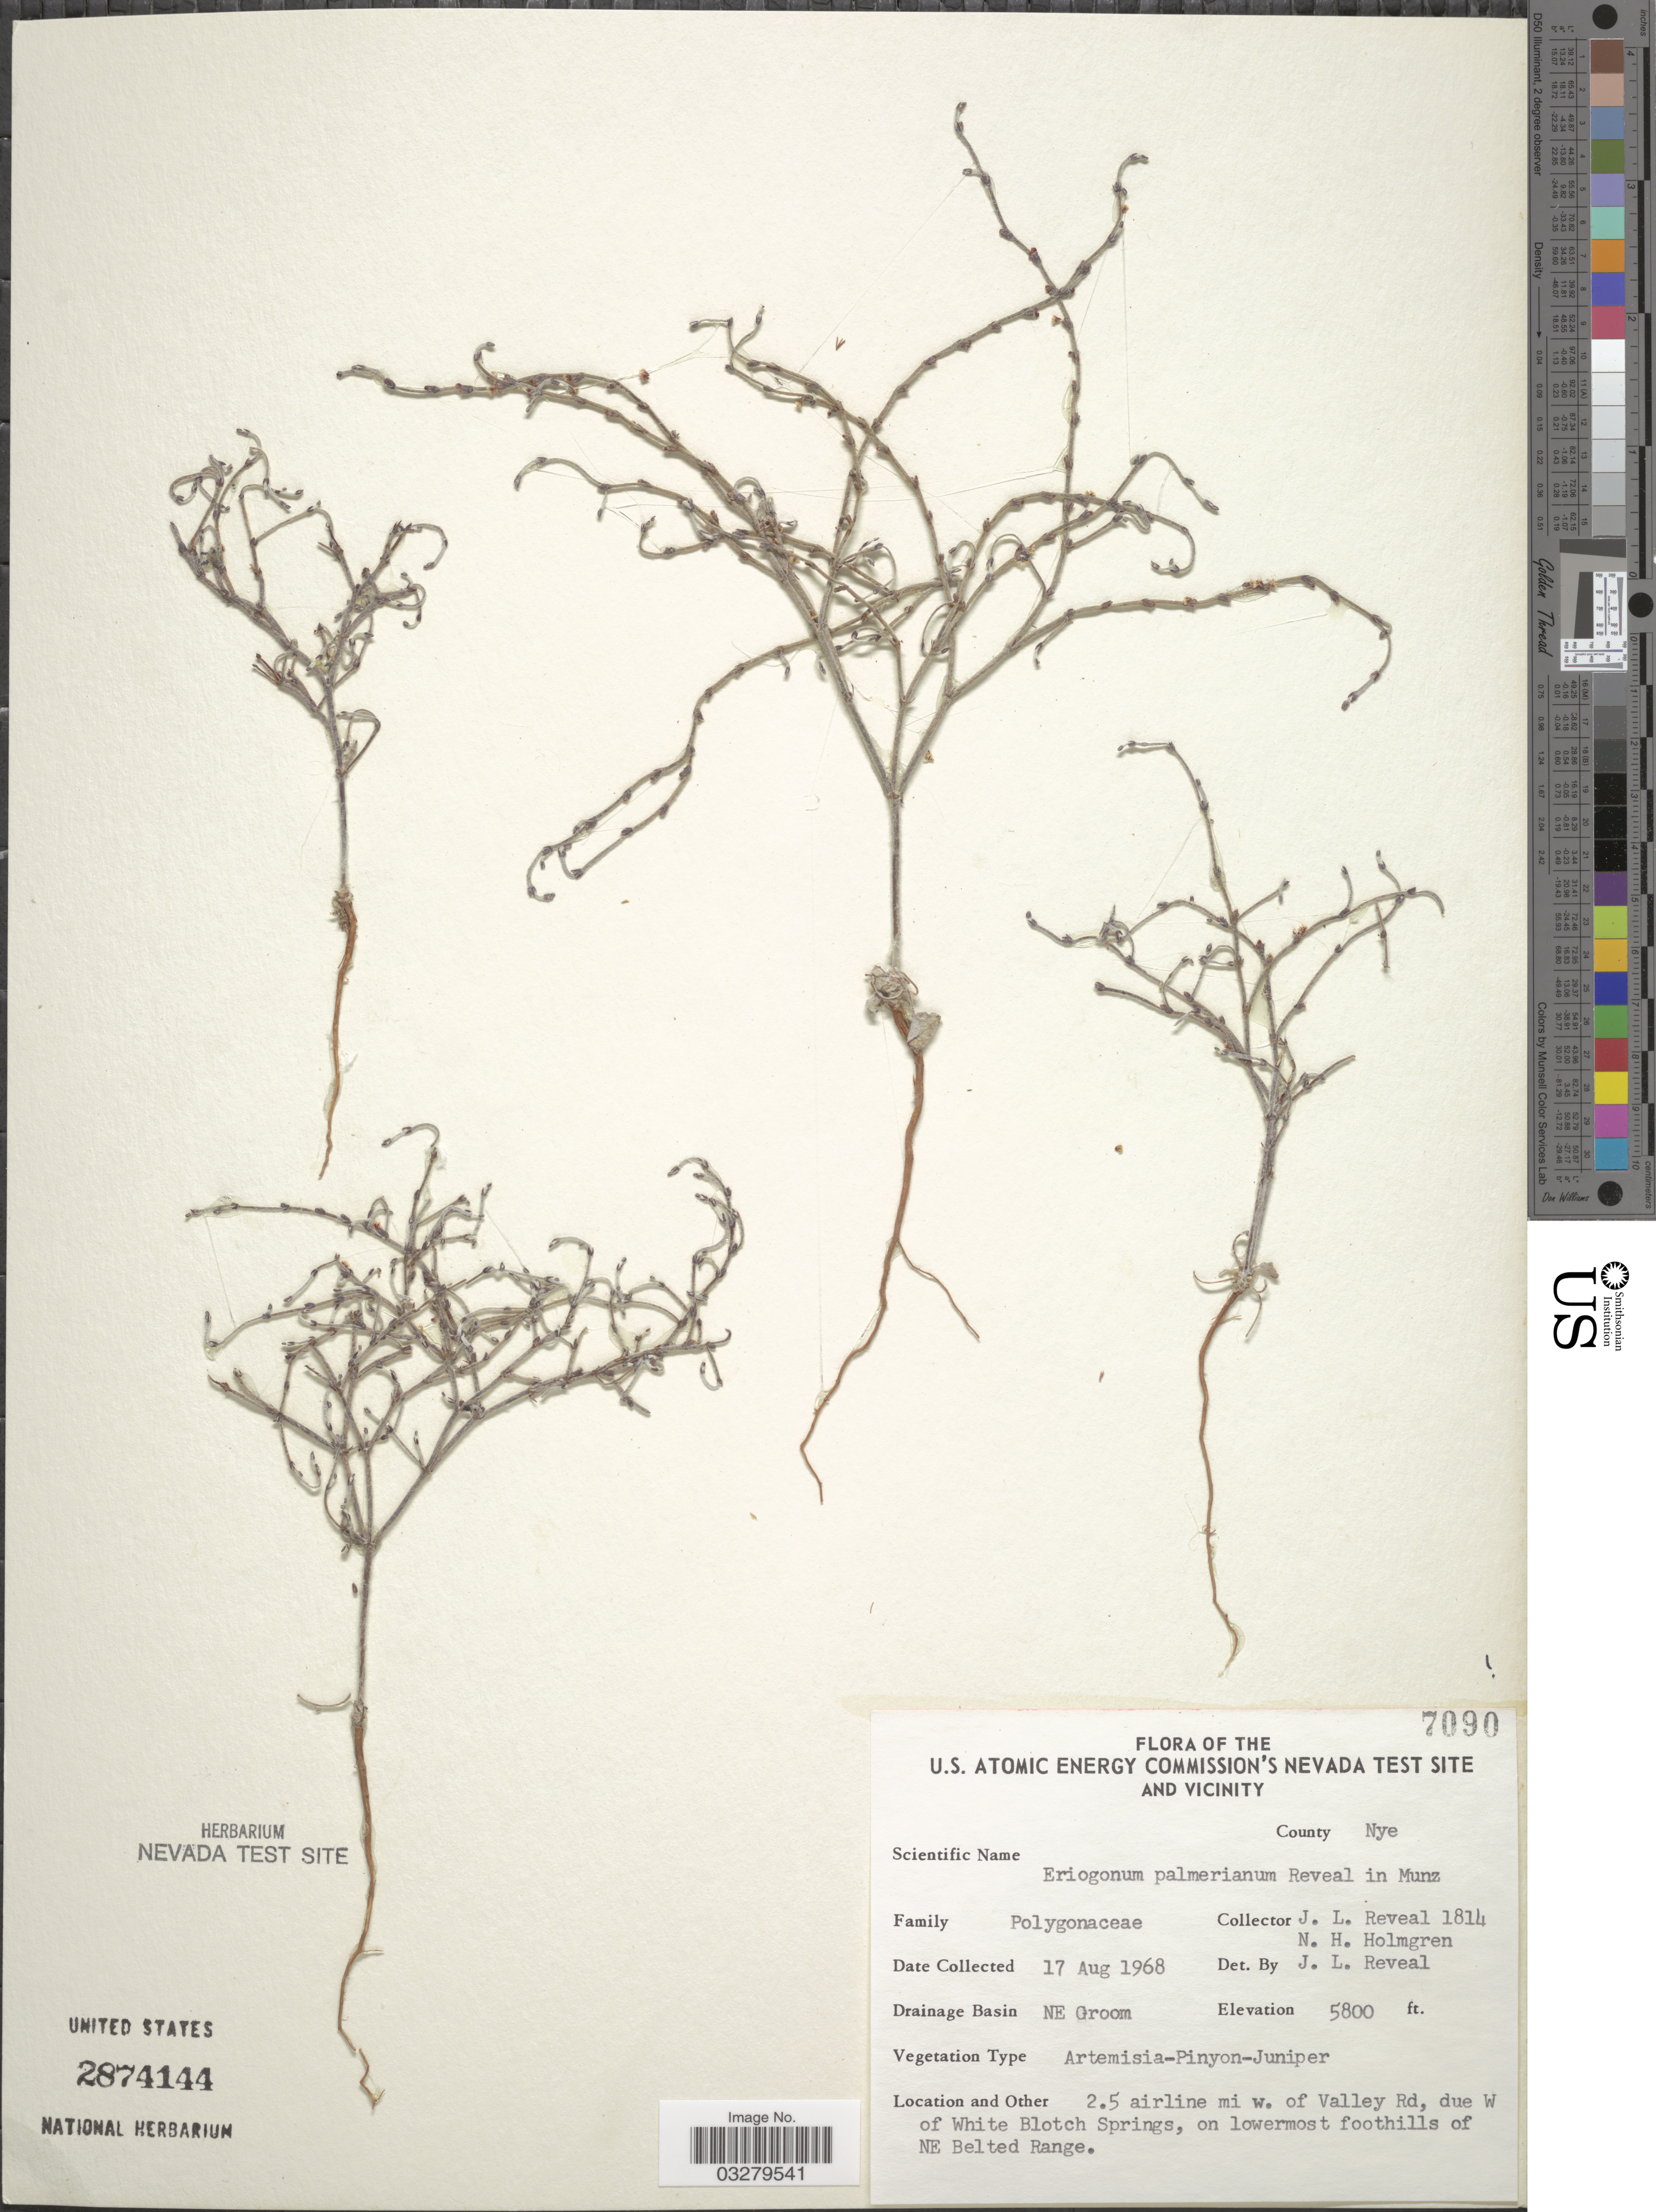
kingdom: Plantae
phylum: Tracheophyta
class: Magnoliopsida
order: Caryophyllales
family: Polygonaceae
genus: Eriogonum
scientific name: Eriogonum palmerianum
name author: Reveal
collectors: J. L. Reveal & N. H. Holmgren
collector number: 1814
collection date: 1968-08-17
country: United States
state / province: Nevada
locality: U.S. Atomic Energy Commission's Nevada Test Site and Vicinity. County Nye. Drainage Basin NE Groom. 2.5 airline mi w. of Valley Rd, due W of White Blotch Springs, on lowermost foothills of NE Belted Range.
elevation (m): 1768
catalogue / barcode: US 2874144